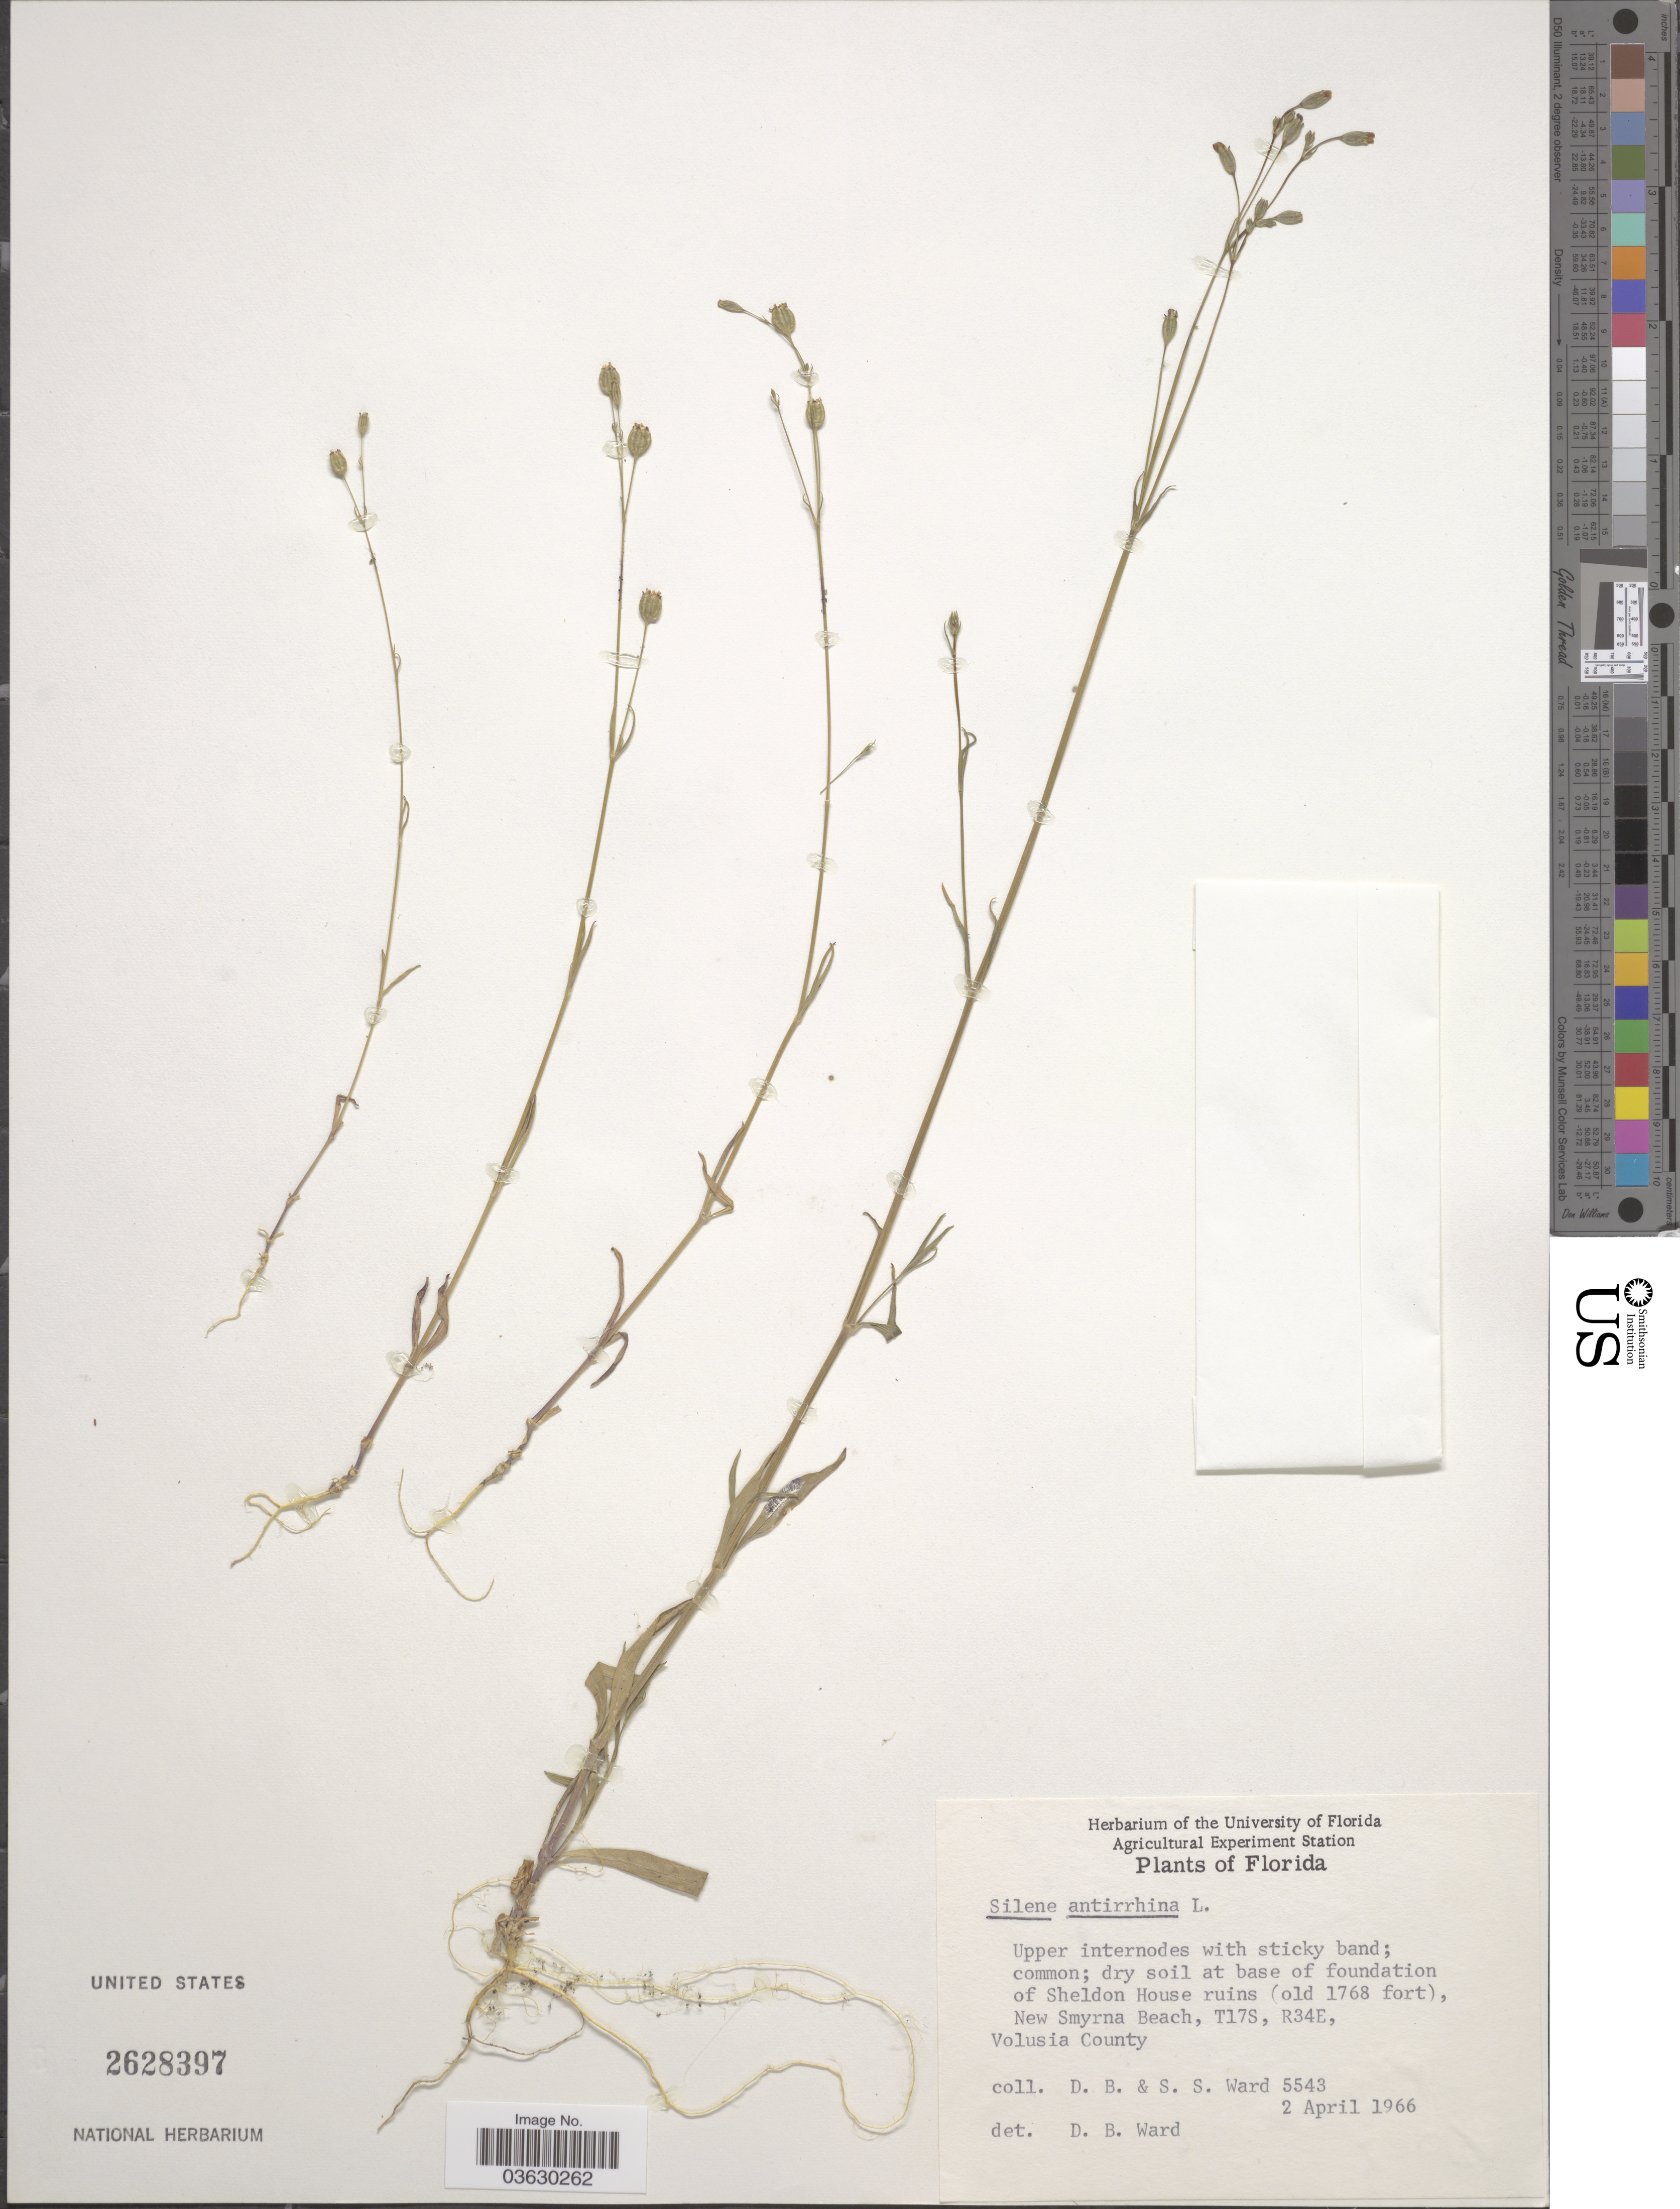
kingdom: Plantae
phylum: Tracheophyta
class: Magnoliopsida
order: Caryophyllales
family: Caryophyllaceae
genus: Silene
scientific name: Silene antirrhina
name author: L.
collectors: D. B. Ward & S. S. Ward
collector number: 5543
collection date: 1966-04-02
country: United States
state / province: Florida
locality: Base of foundation of Sheldon House ruins (old 1768 fort), New Smyrna Beach, T17S, R34E, Volusia County.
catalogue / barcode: US 2628397